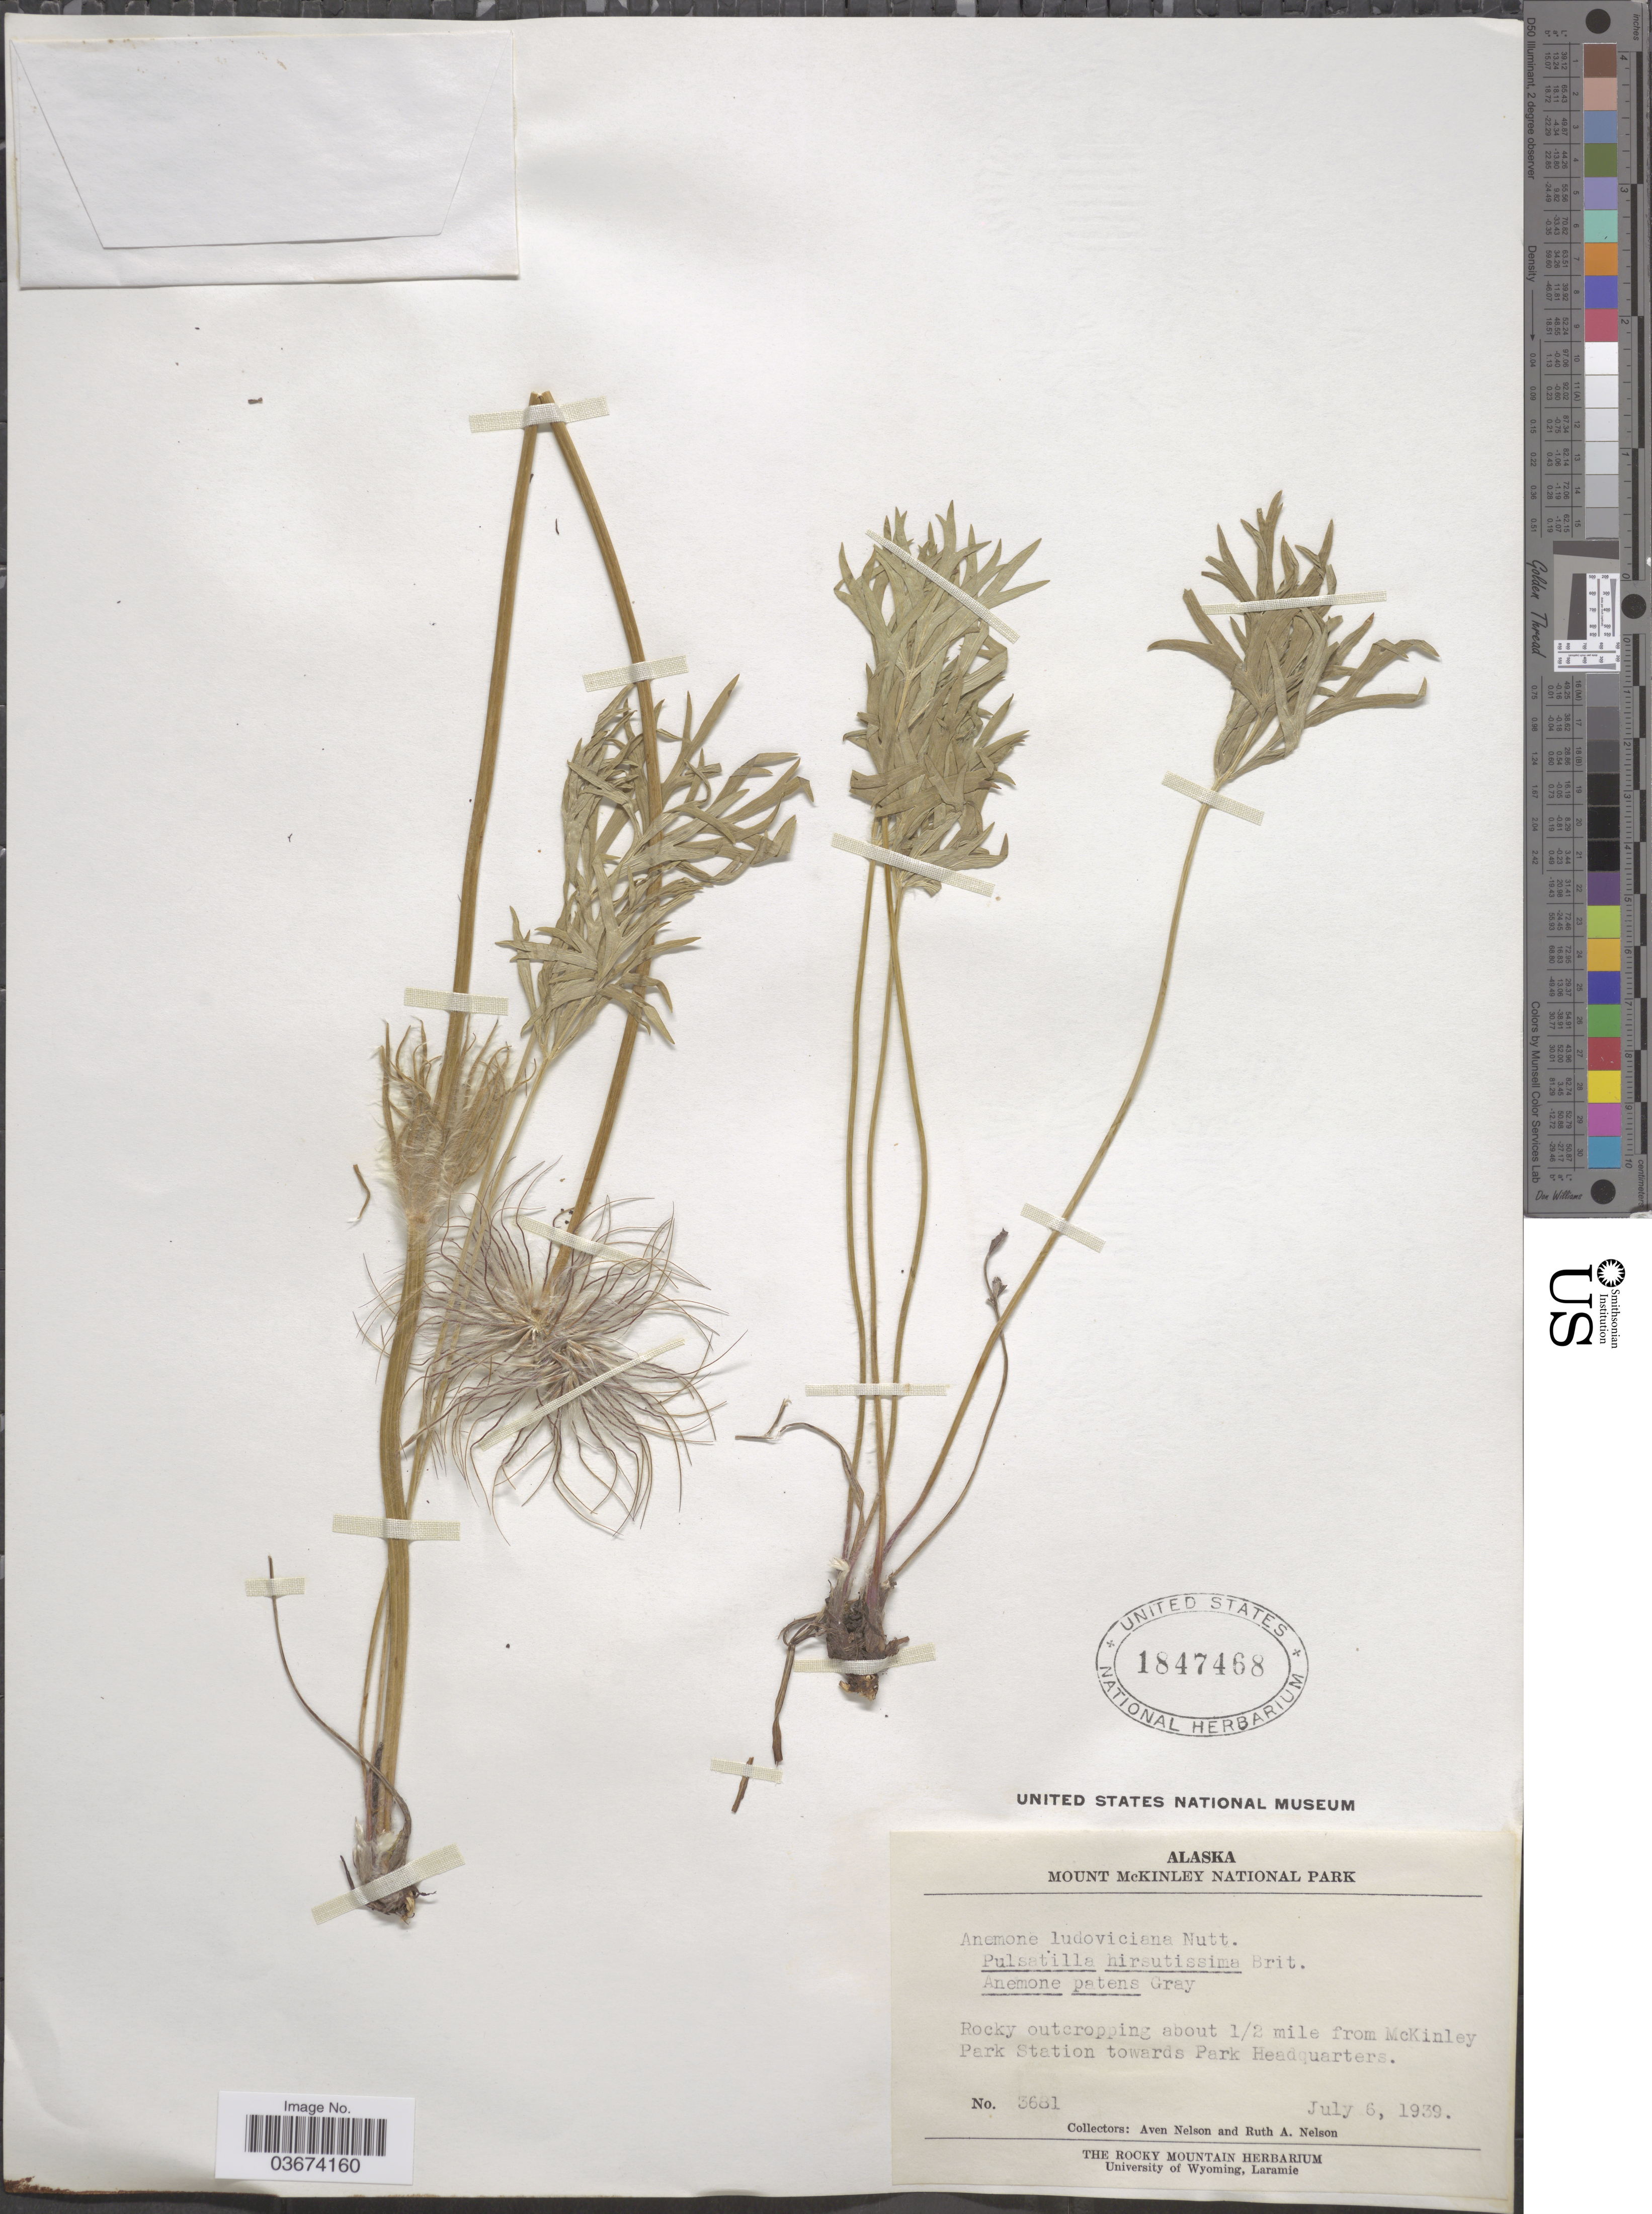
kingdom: Plantae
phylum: Tracheophyta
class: Magnoliopsida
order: Ranunculales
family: Ranunculaceae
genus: Pulsatilla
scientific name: Pulsatilla nuttalliana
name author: (DC.) Bercht. & J. Presl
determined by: Strong, Mark T., (BOT), Smithsonian Institution - National Museum of Natural History (UNITED STATES)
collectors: A. Nelson & R. A. Nelson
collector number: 3681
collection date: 1939-07-06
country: United States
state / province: Alaska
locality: Mount McKinley National Park. About ½ mile from McKinley Park Station towards Park Headquarters.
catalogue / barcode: US 1847468